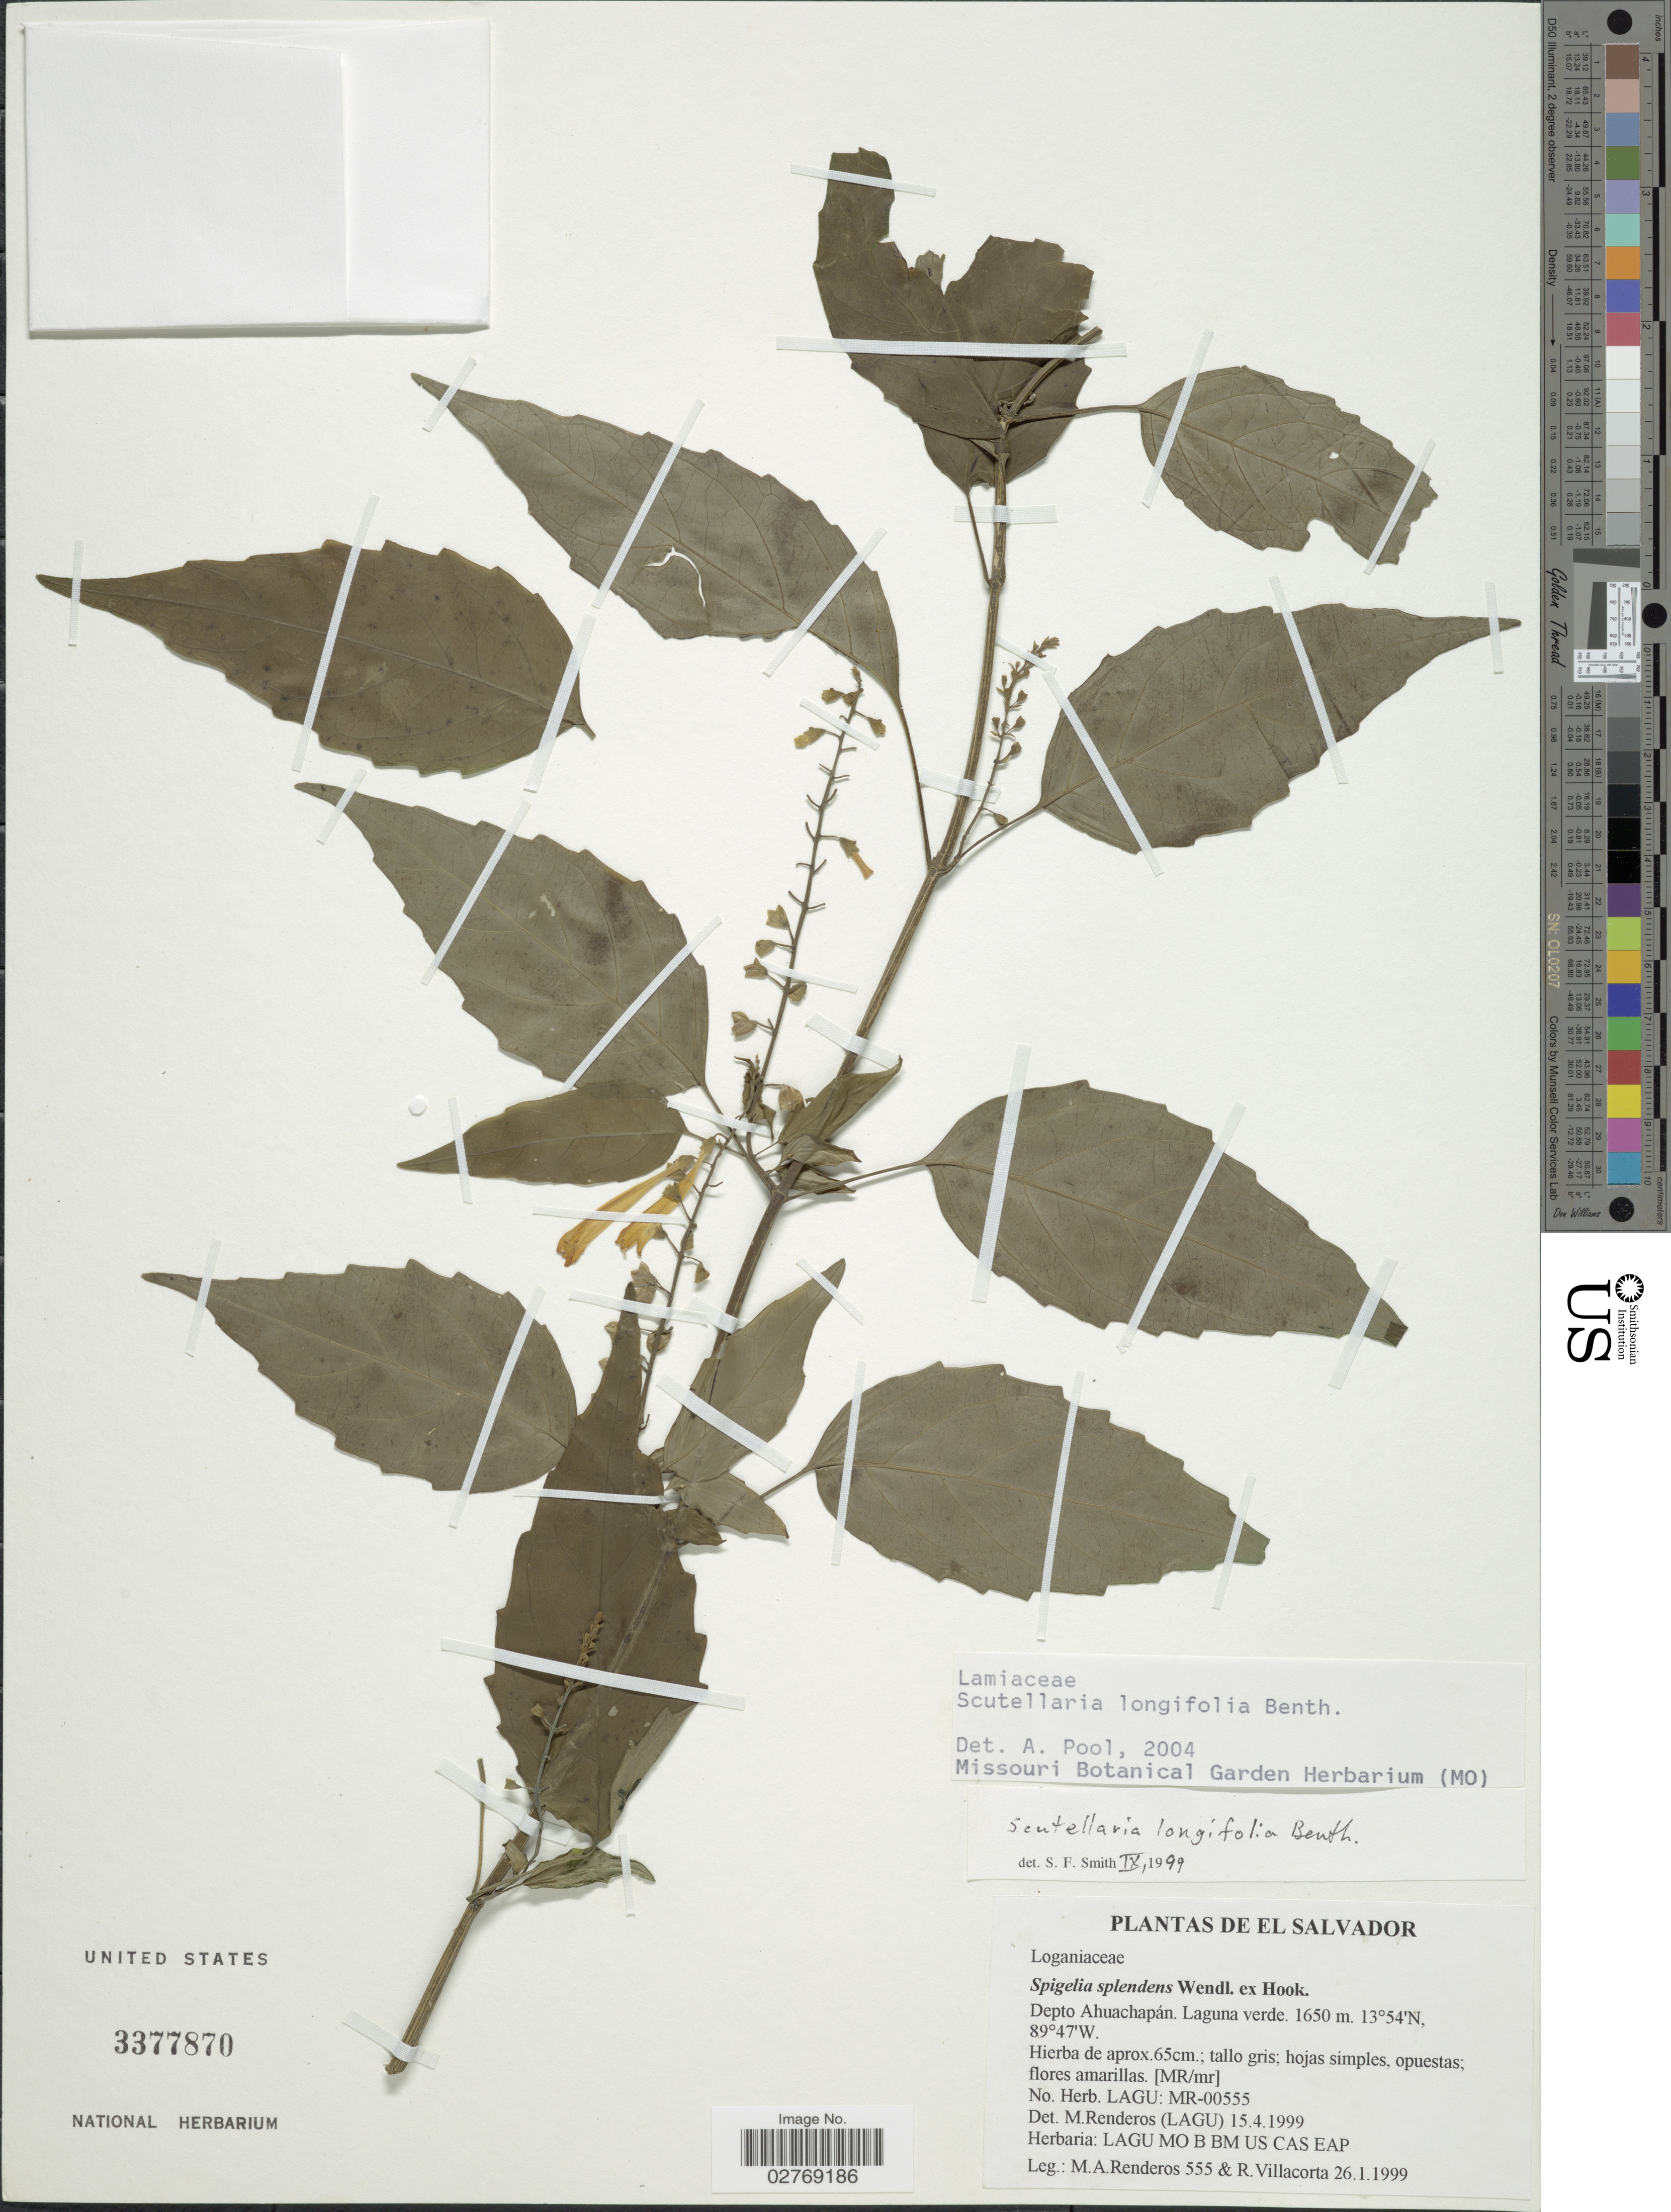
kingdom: Plantae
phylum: Tracheophyta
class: Magnoliopsida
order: Lamiales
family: Lamiaceae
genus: Scutellaria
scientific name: Scutellaria longifolia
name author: Donn. Sm.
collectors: M. Renderos & R. Villacorta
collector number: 555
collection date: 1999-01-26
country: El Salvador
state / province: Ahuachapan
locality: Depto Ahuachapán. Laguna verde.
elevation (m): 1650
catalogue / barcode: US 3377870